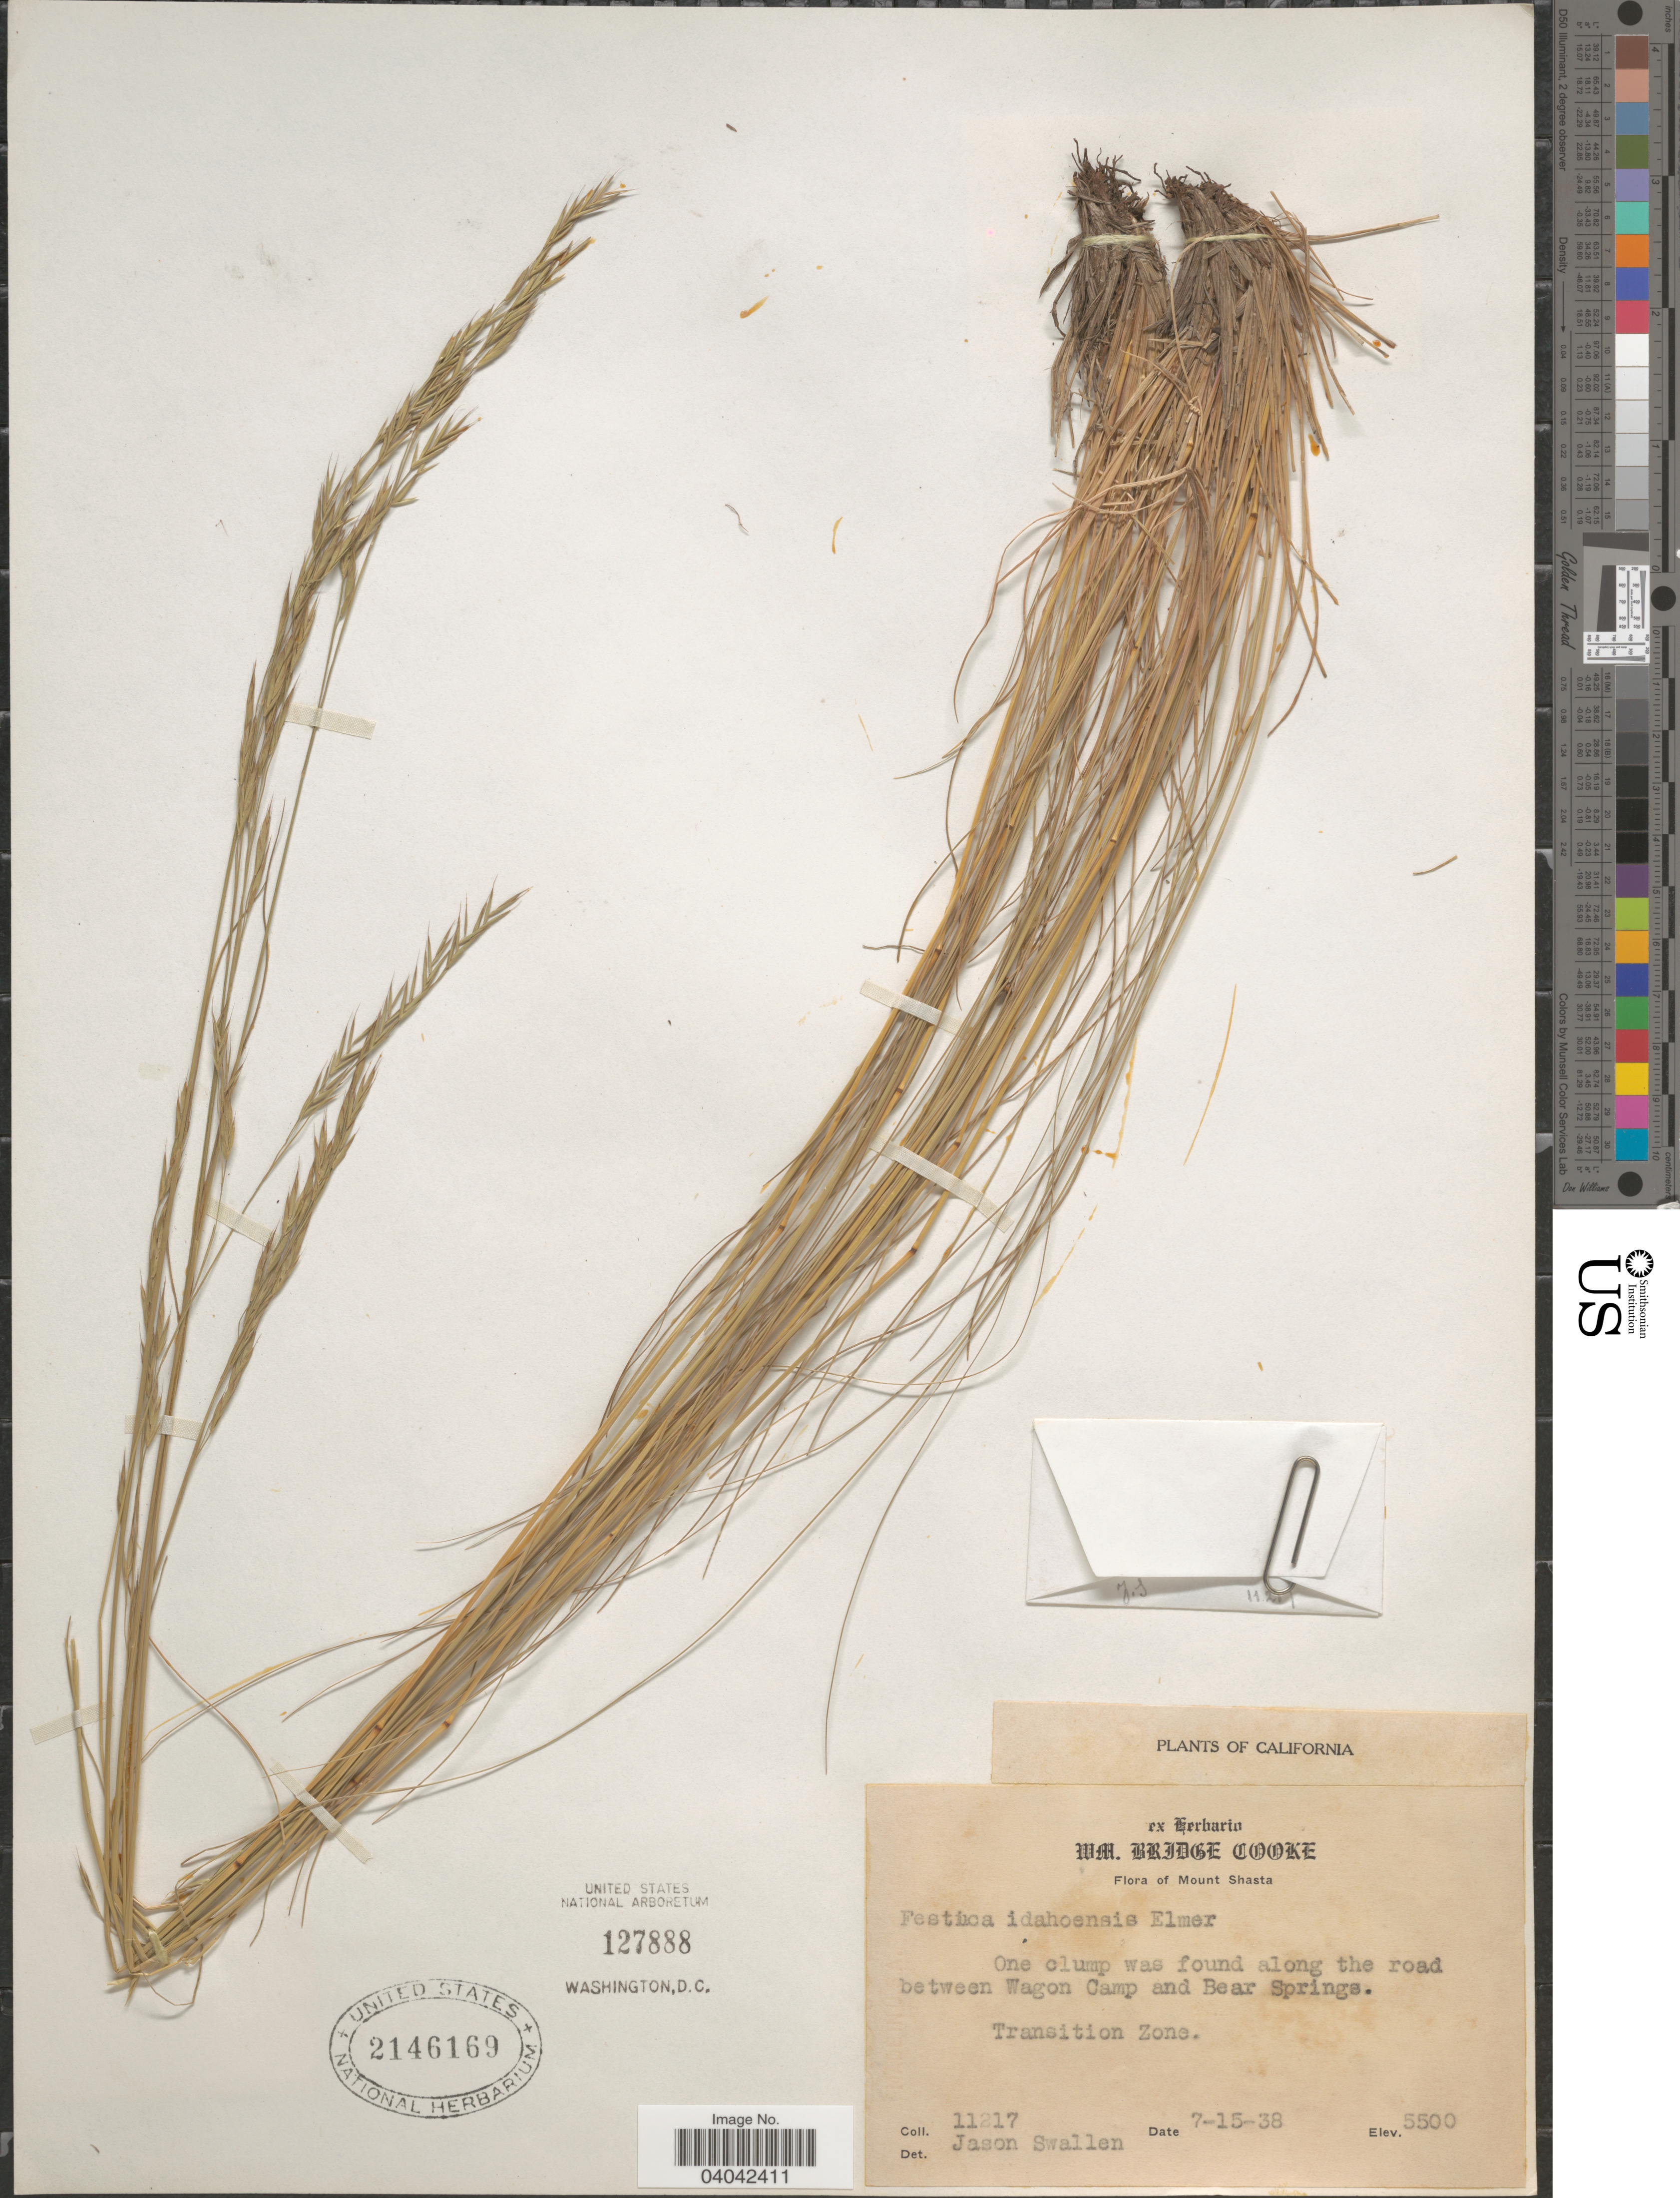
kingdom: Plantae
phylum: Tracheophyta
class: Liliopsida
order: Poales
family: Poaceae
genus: Festuca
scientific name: Festuca idahoensis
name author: Elmer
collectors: J. R. Swallen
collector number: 11217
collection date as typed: Transcribed d/m/y: 15/7/38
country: United States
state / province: California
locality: Mount Shasta. Along the road between Wagon Camp and Bear Springs. Transition Zone.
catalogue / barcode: US 2146169